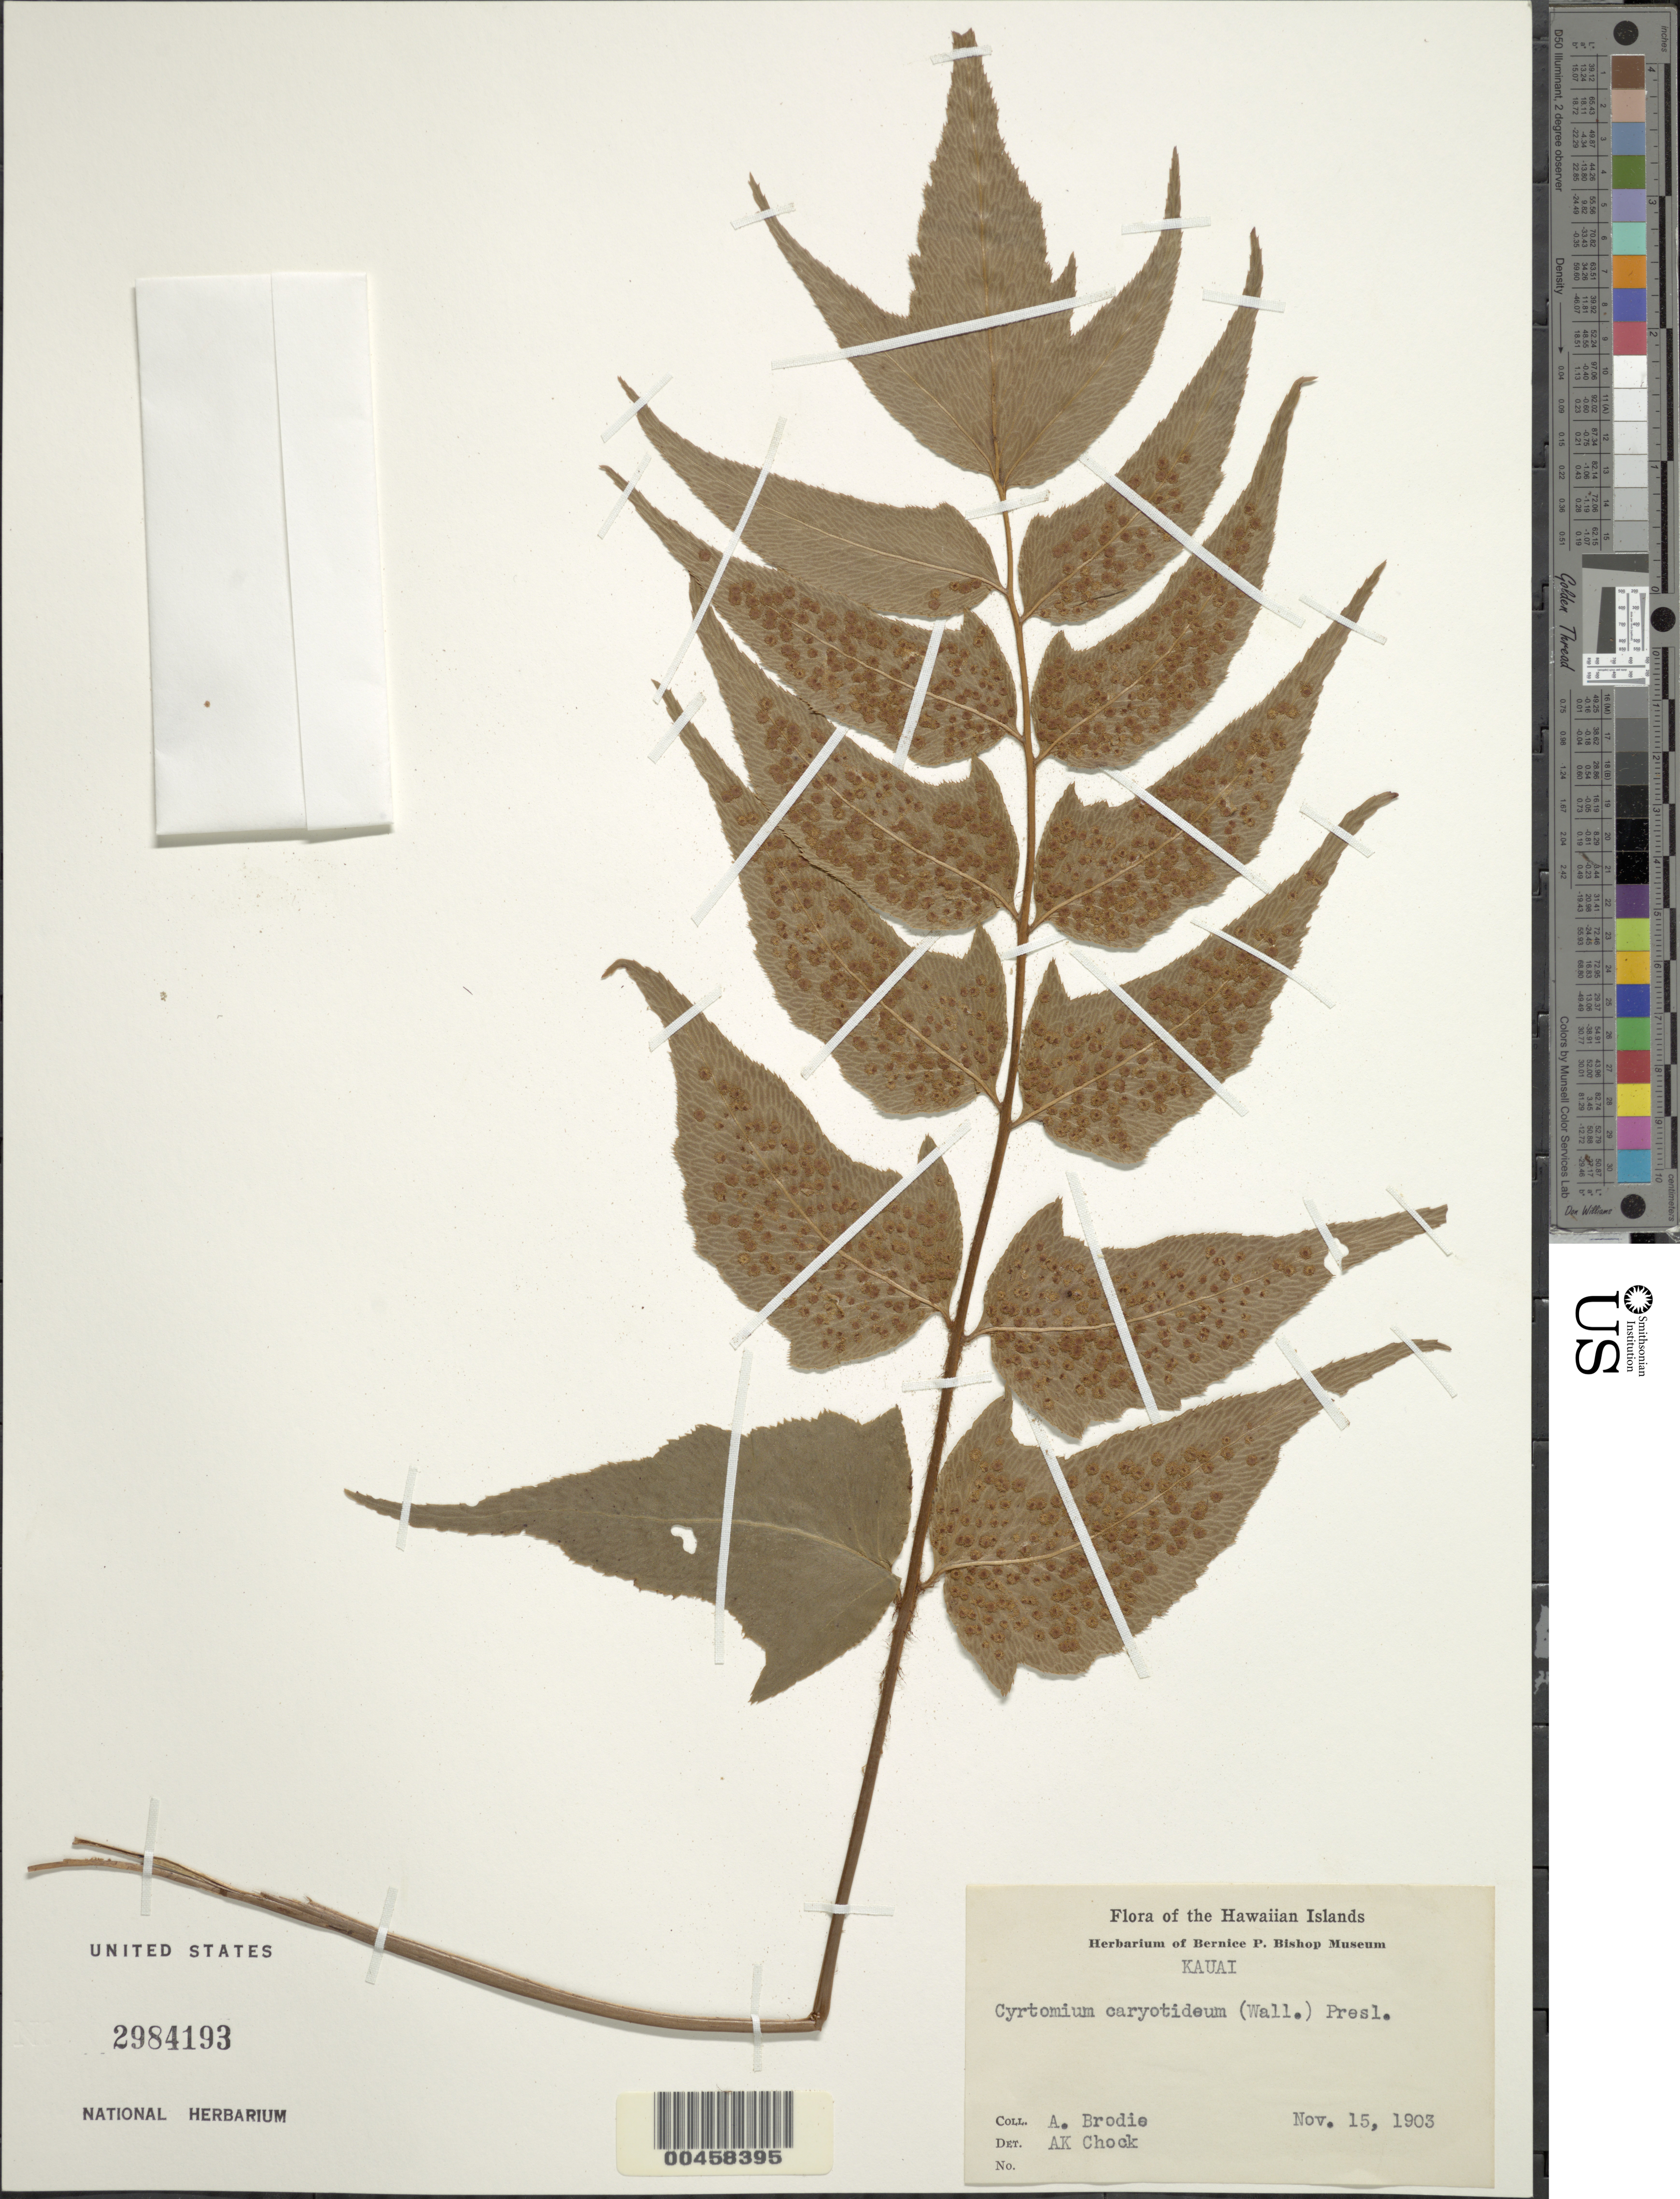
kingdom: Plantae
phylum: Tracheophyta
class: Polypodiopsida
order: Polypodiales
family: Dryopteridaceae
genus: Cyrtomium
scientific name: Cyrtomium caryotideum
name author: (Wall. ex Hook. & Grev.) C. Presl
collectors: A. Brodie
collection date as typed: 15 Nov 1903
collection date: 1903-11-15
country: United States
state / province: Hawaii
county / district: Kaui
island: Kaua'i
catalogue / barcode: US 2984193